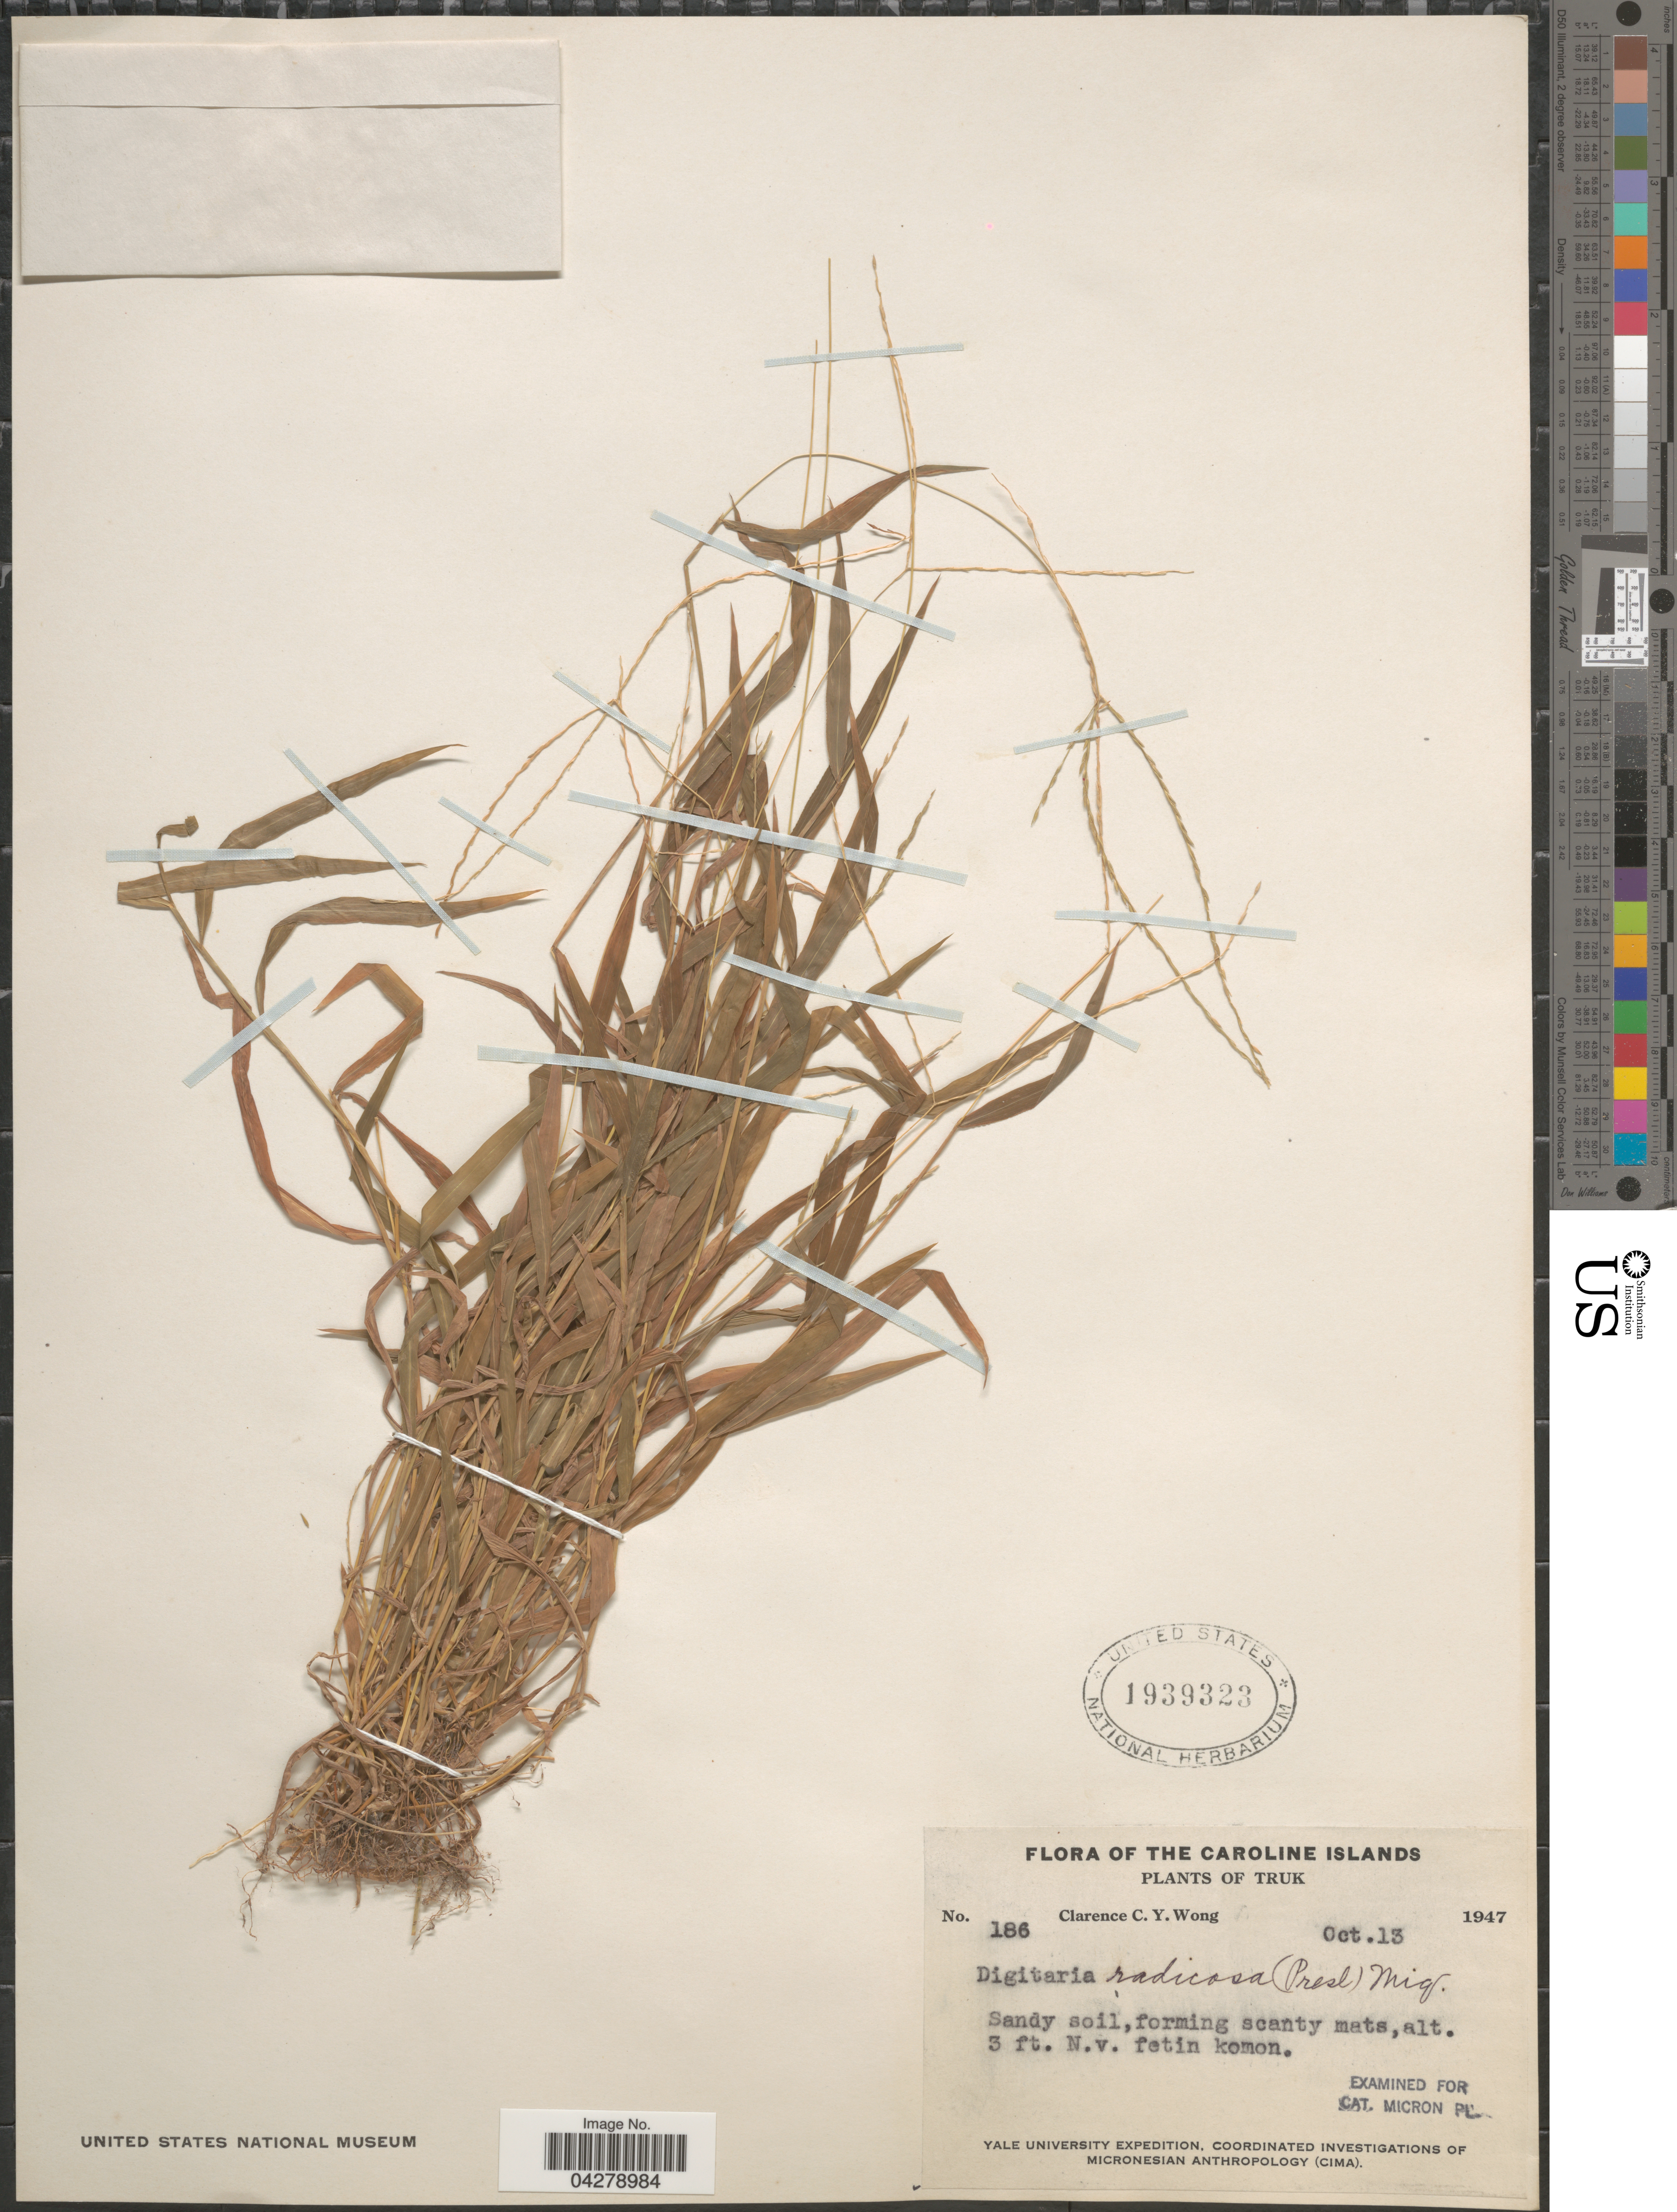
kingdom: Plantae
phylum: Tracheophyta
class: Liliopsida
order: Poales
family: Poaceae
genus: Digitaria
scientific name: Digitaria radicosa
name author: (J. Presl) Miq.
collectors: C. Y. C. Wong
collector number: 186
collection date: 1947-10-13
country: Micronesia, Federated States of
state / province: Truk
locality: The Caroline Islands. Yale University Expedition.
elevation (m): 1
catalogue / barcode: US 1939323